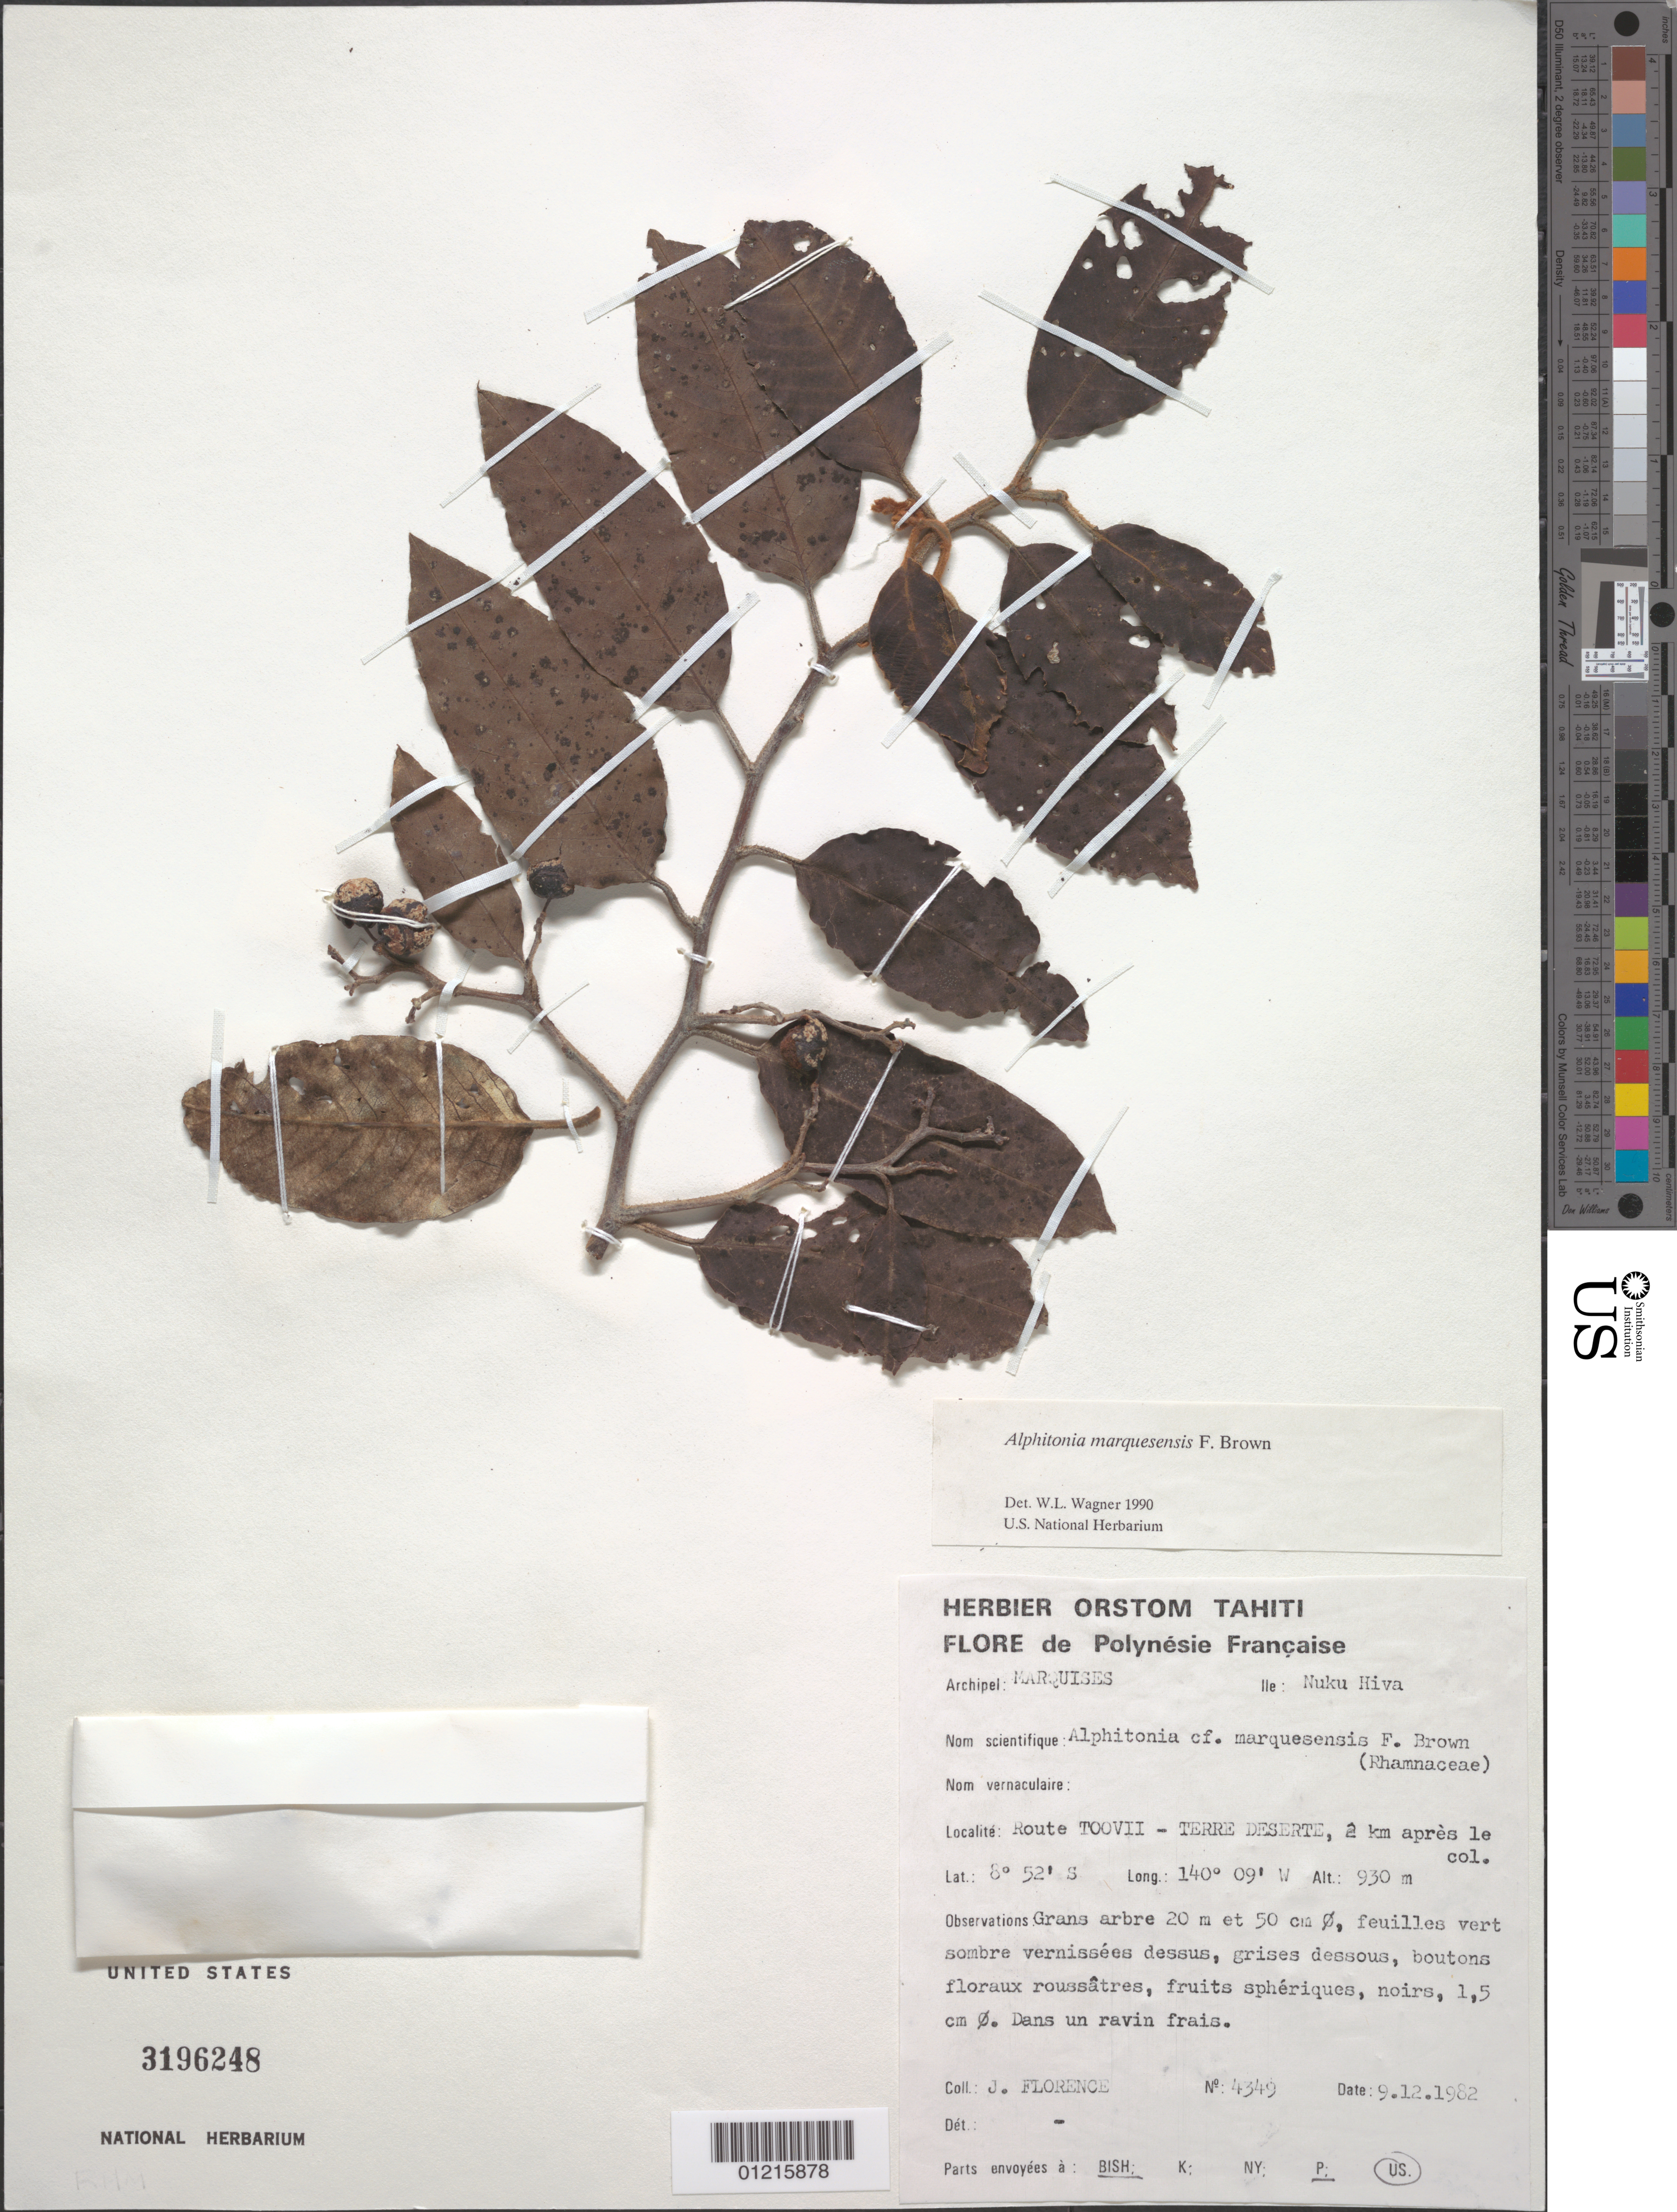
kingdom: Plantae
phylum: Tracheophyta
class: Magnoliopsida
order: Rosales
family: Rhamnaceae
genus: Alphitonia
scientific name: Alphitonia marquesensis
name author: F. Br.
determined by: Wagner, W. L., (BOT), Smithsonian Institution - National Museum of Natural History (UNITED STATES)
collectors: J. Florence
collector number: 4349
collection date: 1982-12-09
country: French Polynesia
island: Nuku Hiva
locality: route Toovii-Terre Deserte, 2 km après le col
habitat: Dans un ravin frais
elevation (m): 930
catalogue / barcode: US 3196248